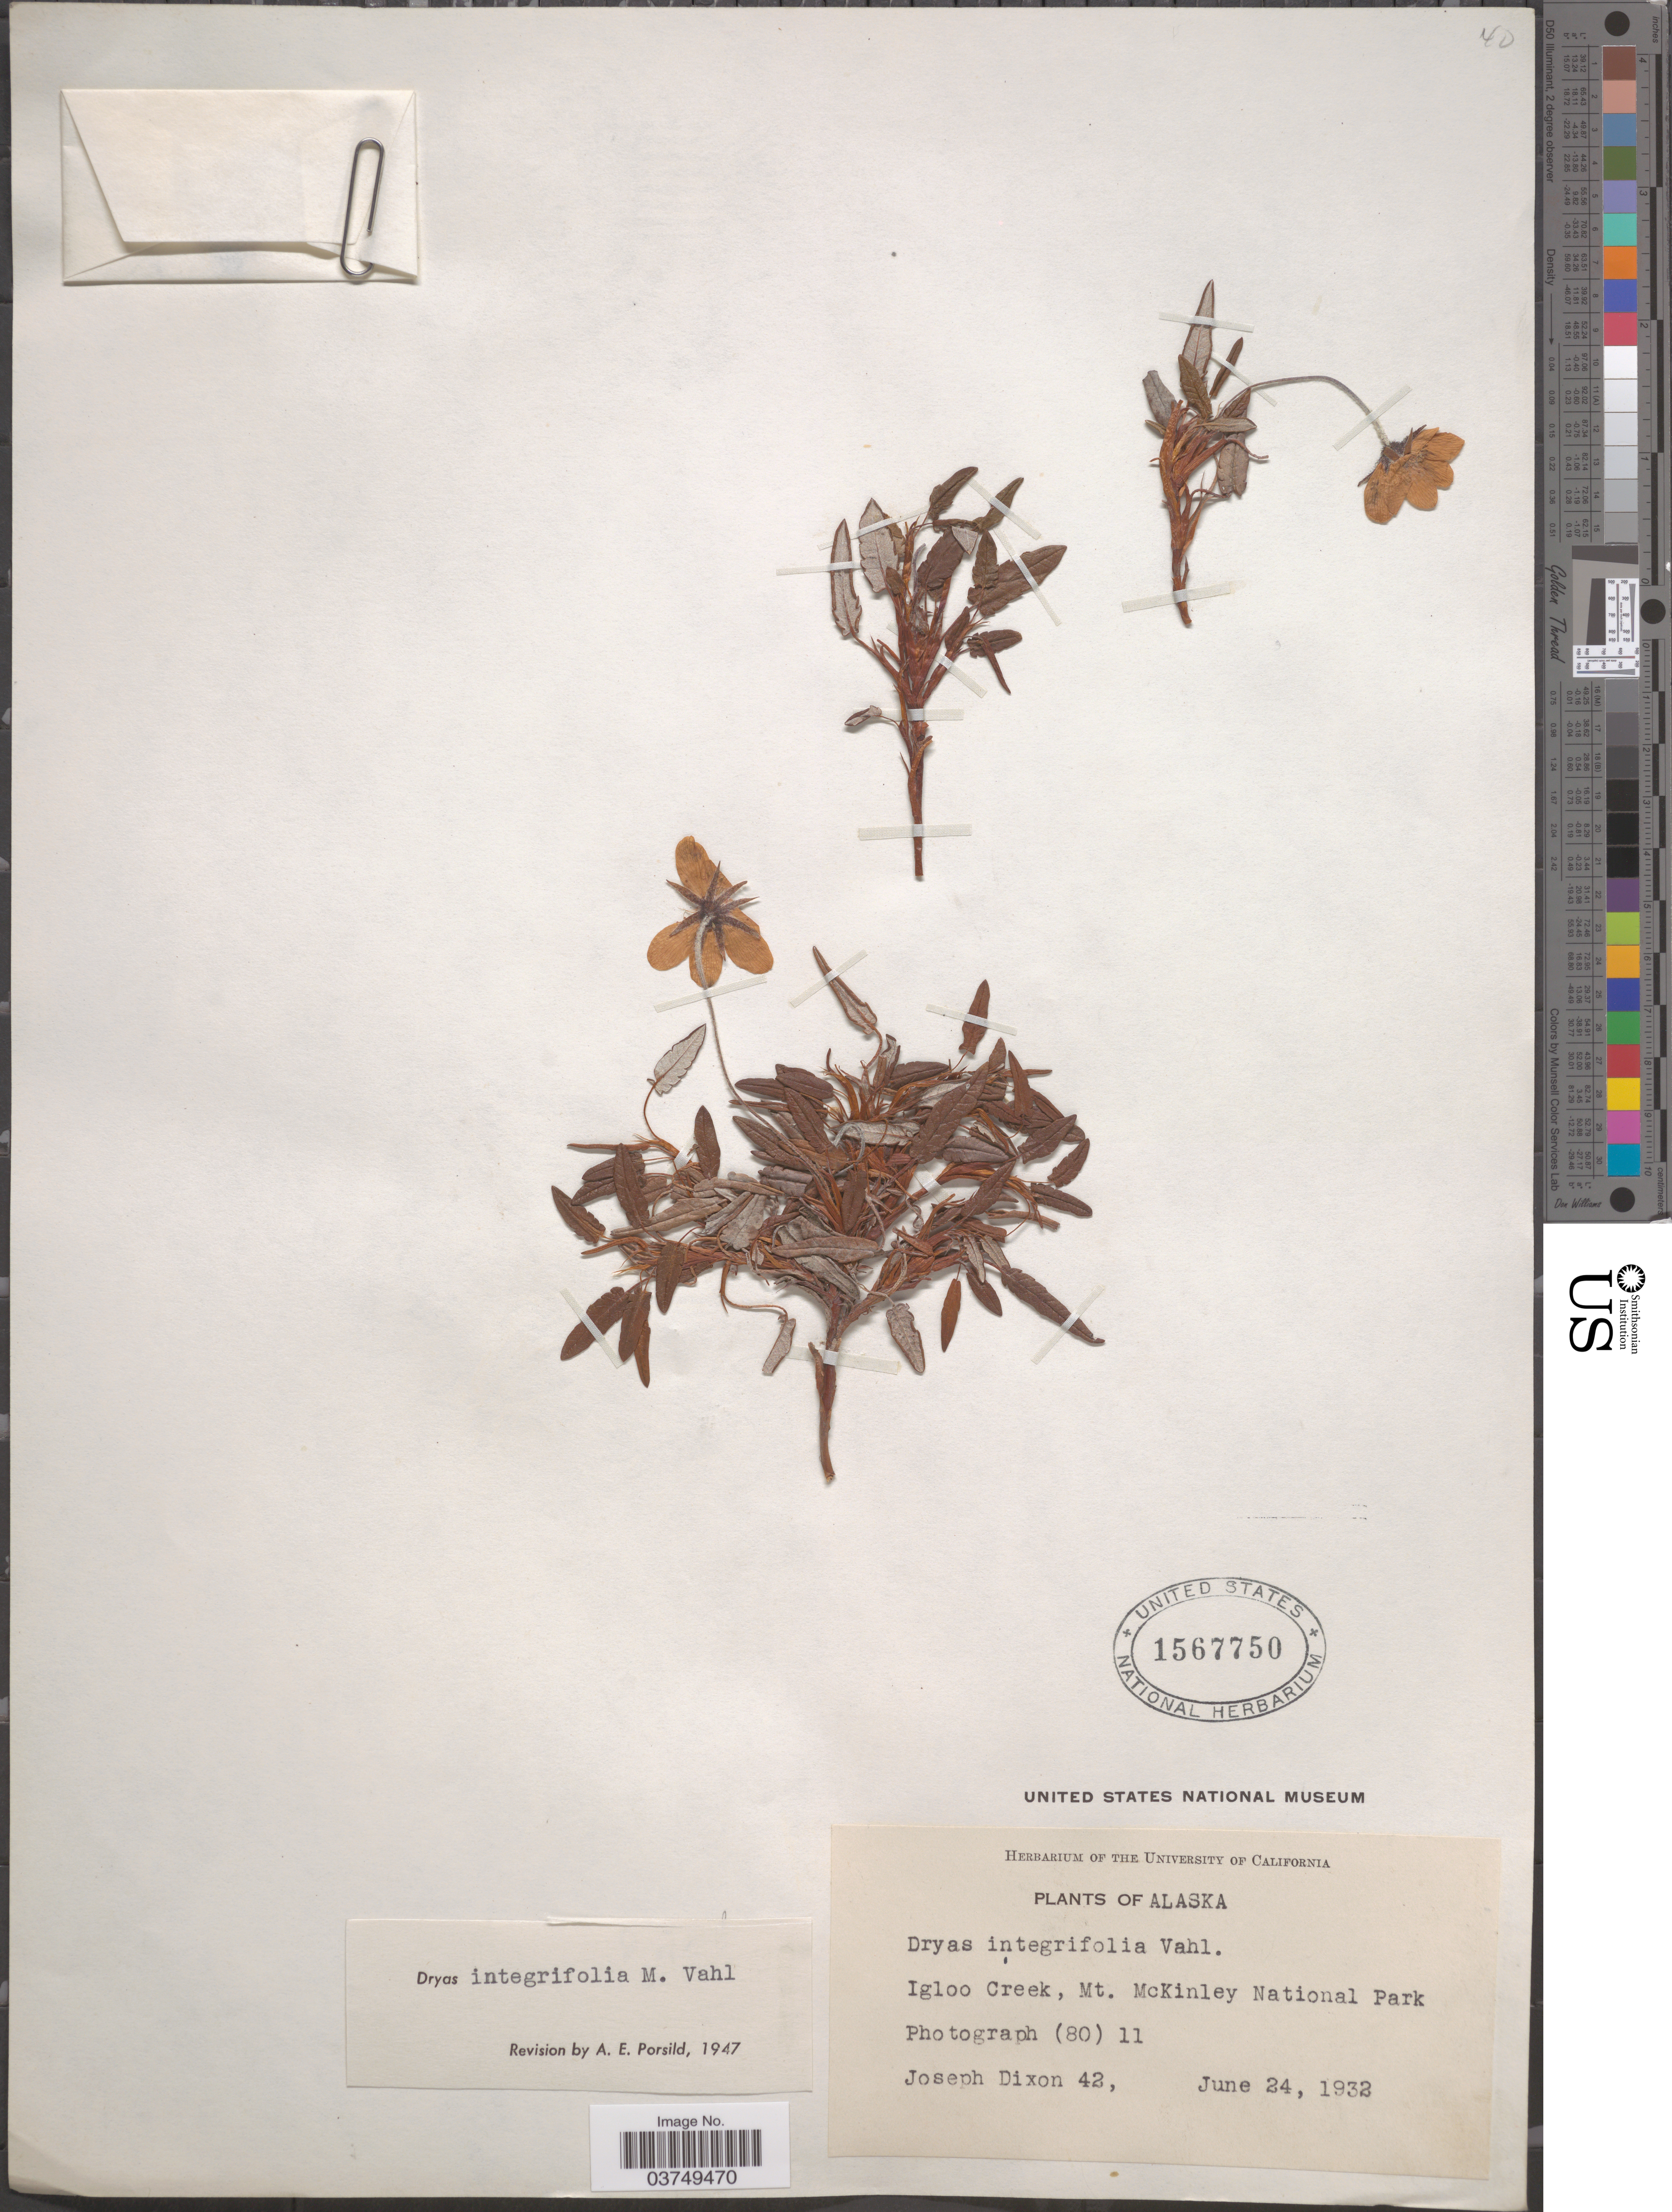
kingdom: Plantae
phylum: Tracheophyta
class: Magnoliopsida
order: Rosales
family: Rosaceae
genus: Dryas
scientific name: Dryas integrifolia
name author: Vahl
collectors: J. Dixon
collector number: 42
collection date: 1932-06-24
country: United States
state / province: Alaska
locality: Igloo Creek, Mt. McKinley National Park Photograph (80) 11.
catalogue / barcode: US 1567750